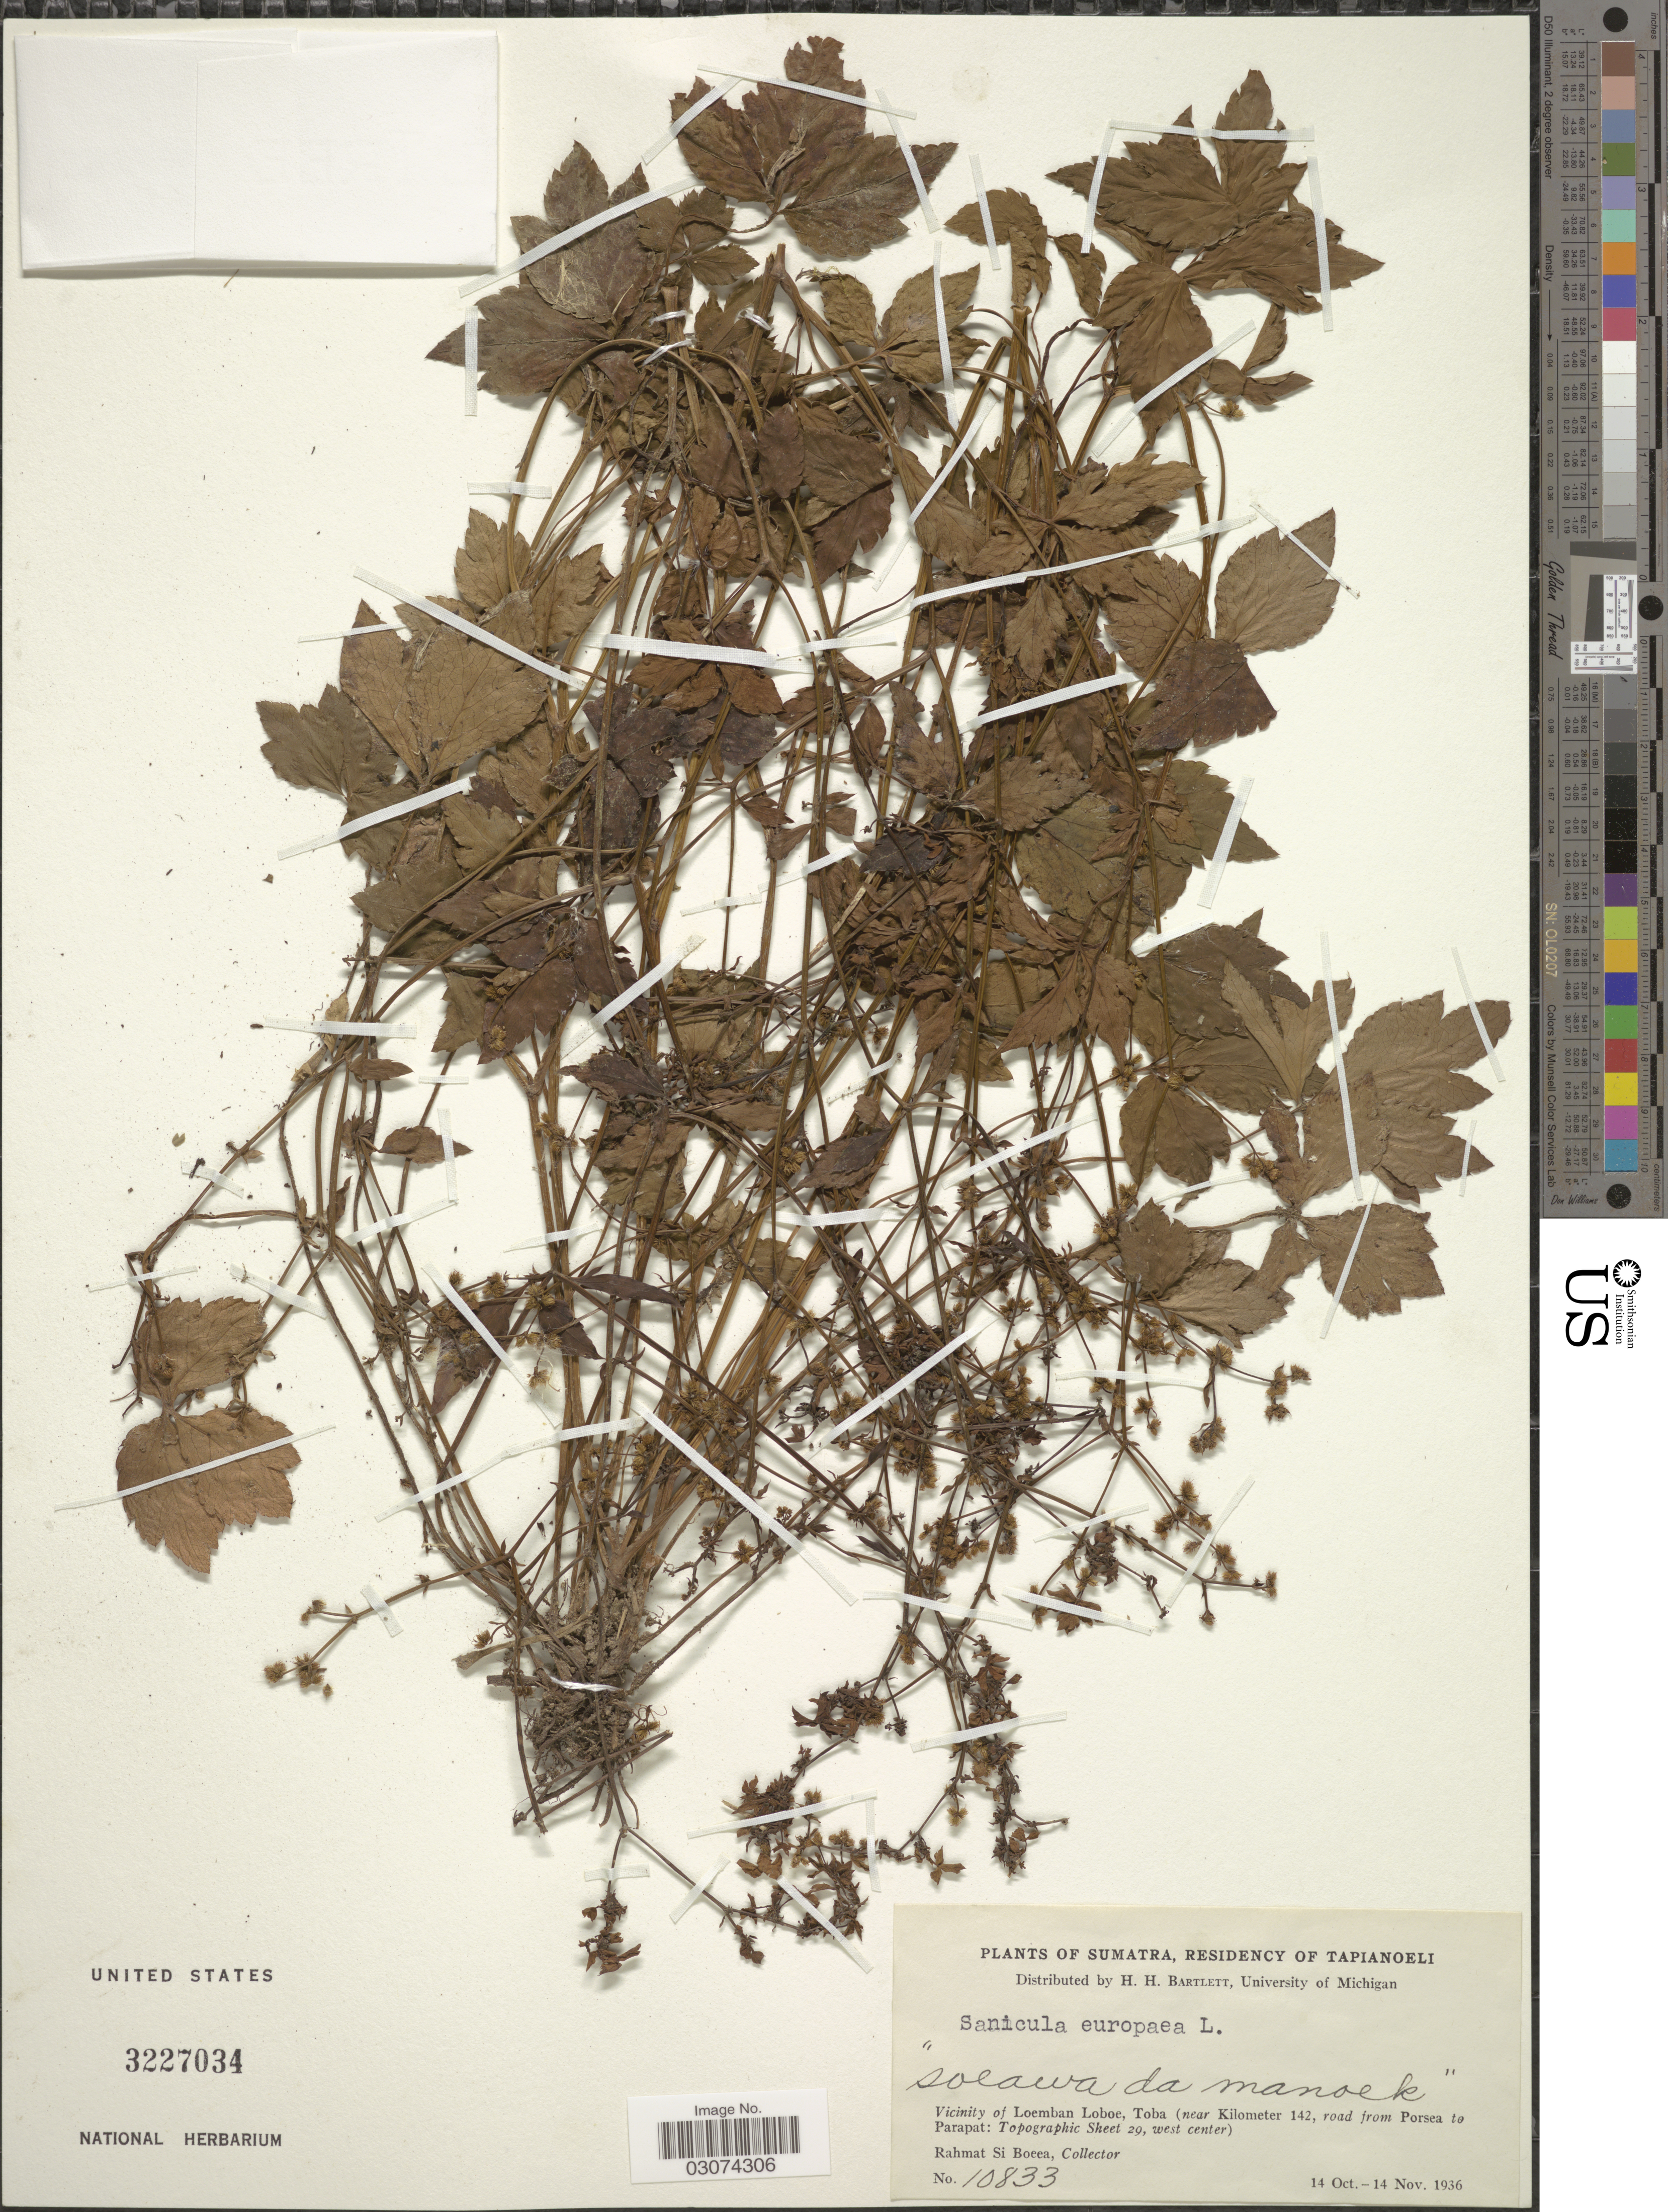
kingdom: Plantae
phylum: Tracheophyta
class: Magnoliopsida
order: Apiales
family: Apiaceae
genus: Sanicula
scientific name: Sanicula europaea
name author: L.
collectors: Rahmat Si Boeea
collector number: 10833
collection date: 1936-10-14/1936-11-14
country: Indonesia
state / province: Sumatra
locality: Residency of Tapianoeli. Vicinity of Loemban Loboe, Toba (near Kilometer 142, road from Porsea to Parapat: Topographic Sheet 29, west center).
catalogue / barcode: US 3227034